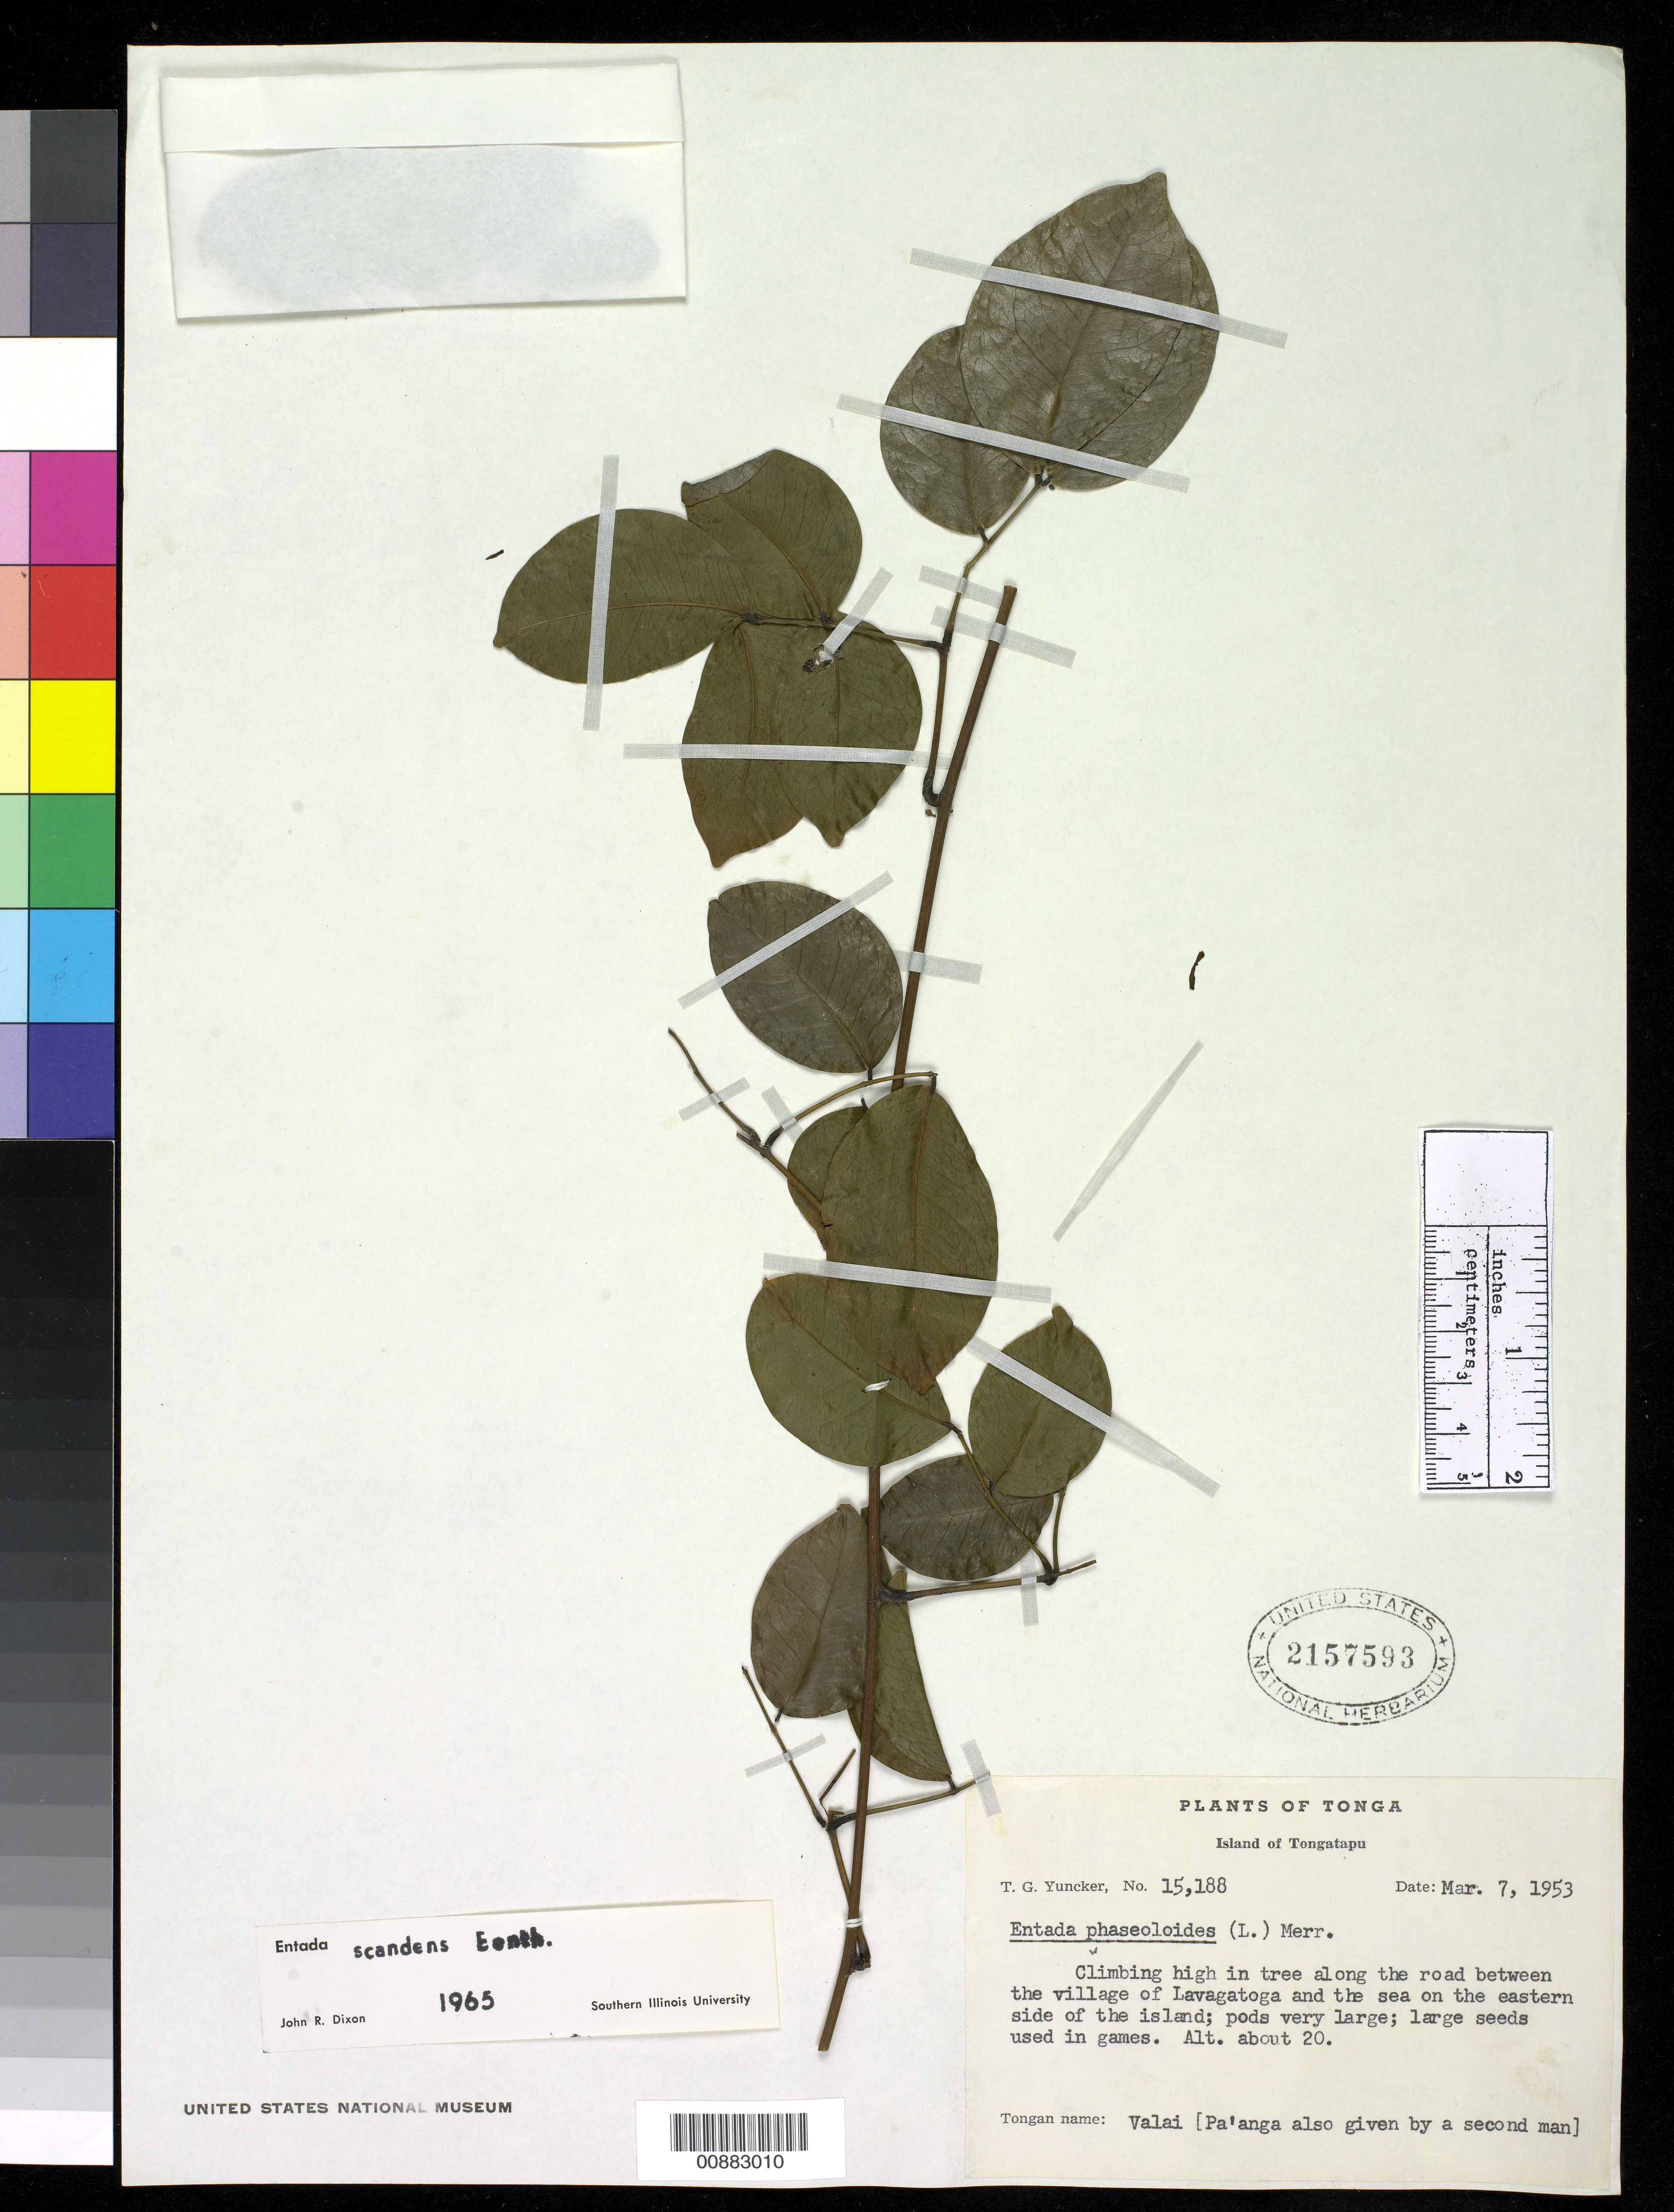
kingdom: Plantae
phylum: Tracheophyta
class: Magnoliopsida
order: Fabales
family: Fabaceae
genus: Entada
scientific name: Entada phaseoloides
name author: (L.) Merr.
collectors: T. G. Yuncker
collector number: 15188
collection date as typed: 07 Mar 1953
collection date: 1953-03-07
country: Tonga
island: Tongatapu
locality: along the road between the village of Lavagatoga and the sea on the Northern side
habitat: high in a tree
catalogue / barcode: US 2157593